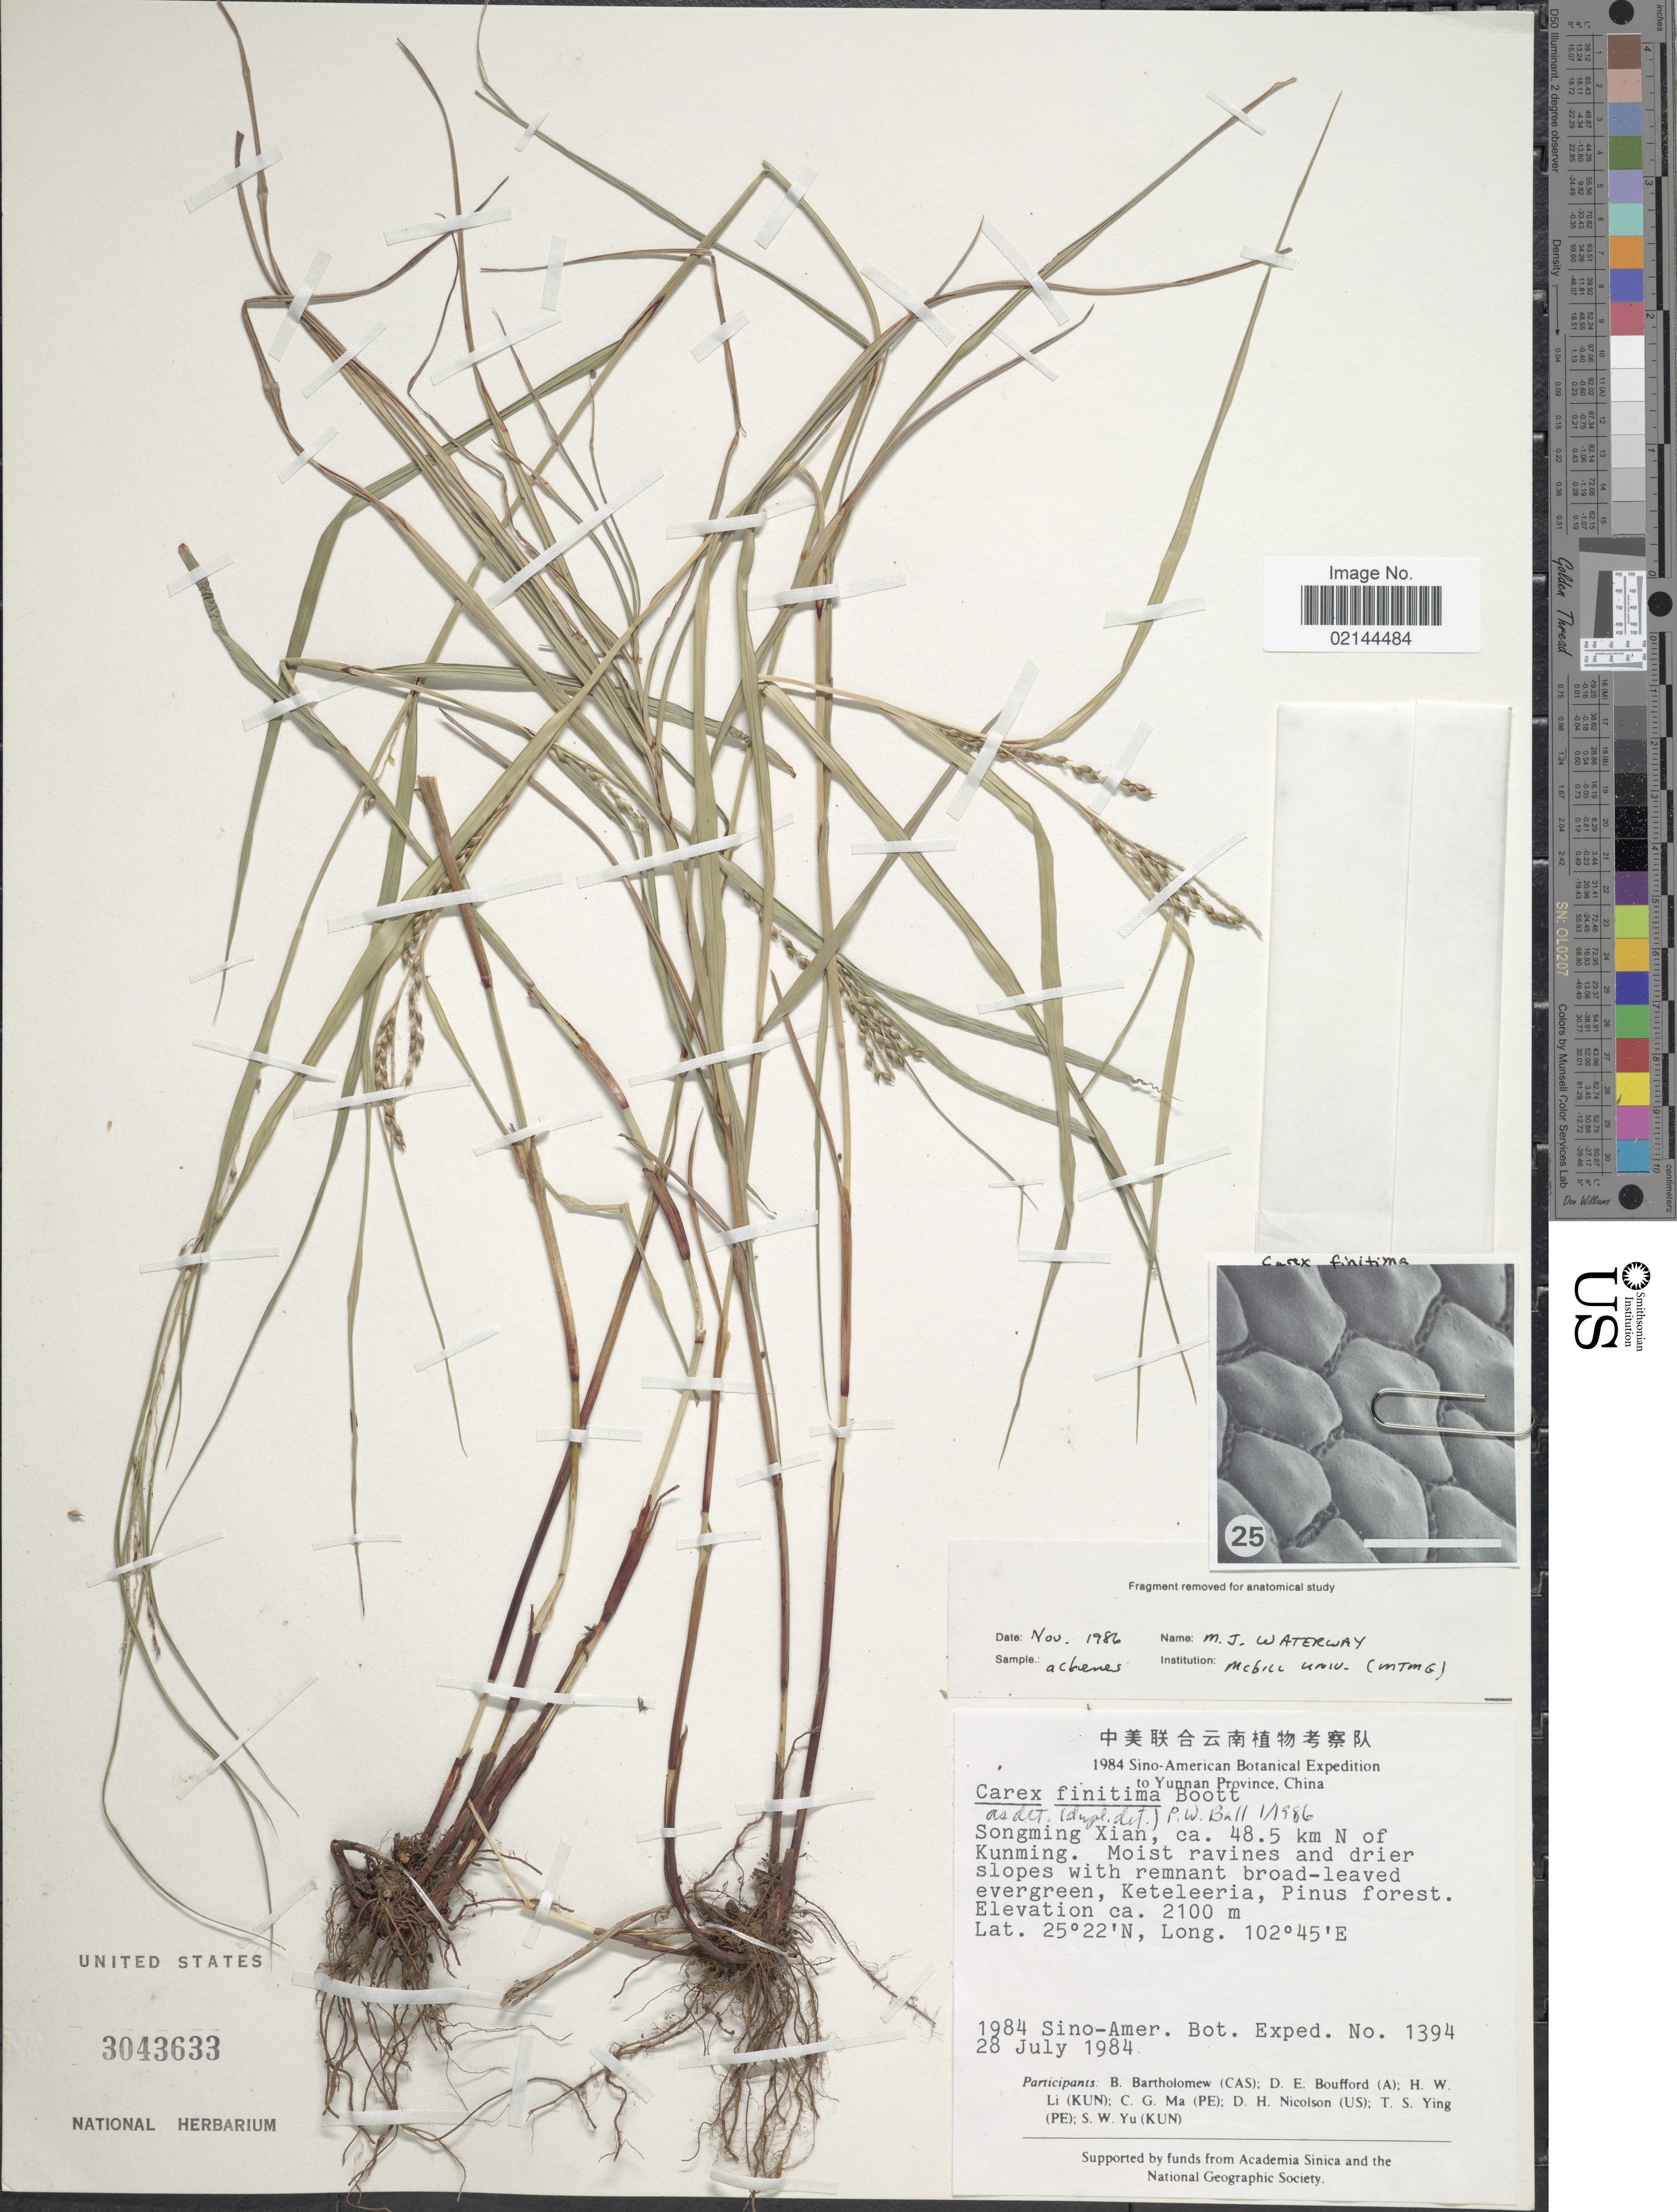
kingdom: Plantae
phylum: Tracheophyta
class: Liliopsida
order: Poales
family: Cyperaceae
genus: Carex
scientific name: Carex finitima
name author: Boott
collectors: B. Bartholomew, D. E. Boufford, H. W. Li, C. Ma & et al.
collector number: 1394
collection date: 1984-07-28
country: China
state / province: Yunnan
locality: Songmin Xian, ca. 48.5 km N of Kunming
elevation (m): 2100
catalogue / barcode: US 3043633